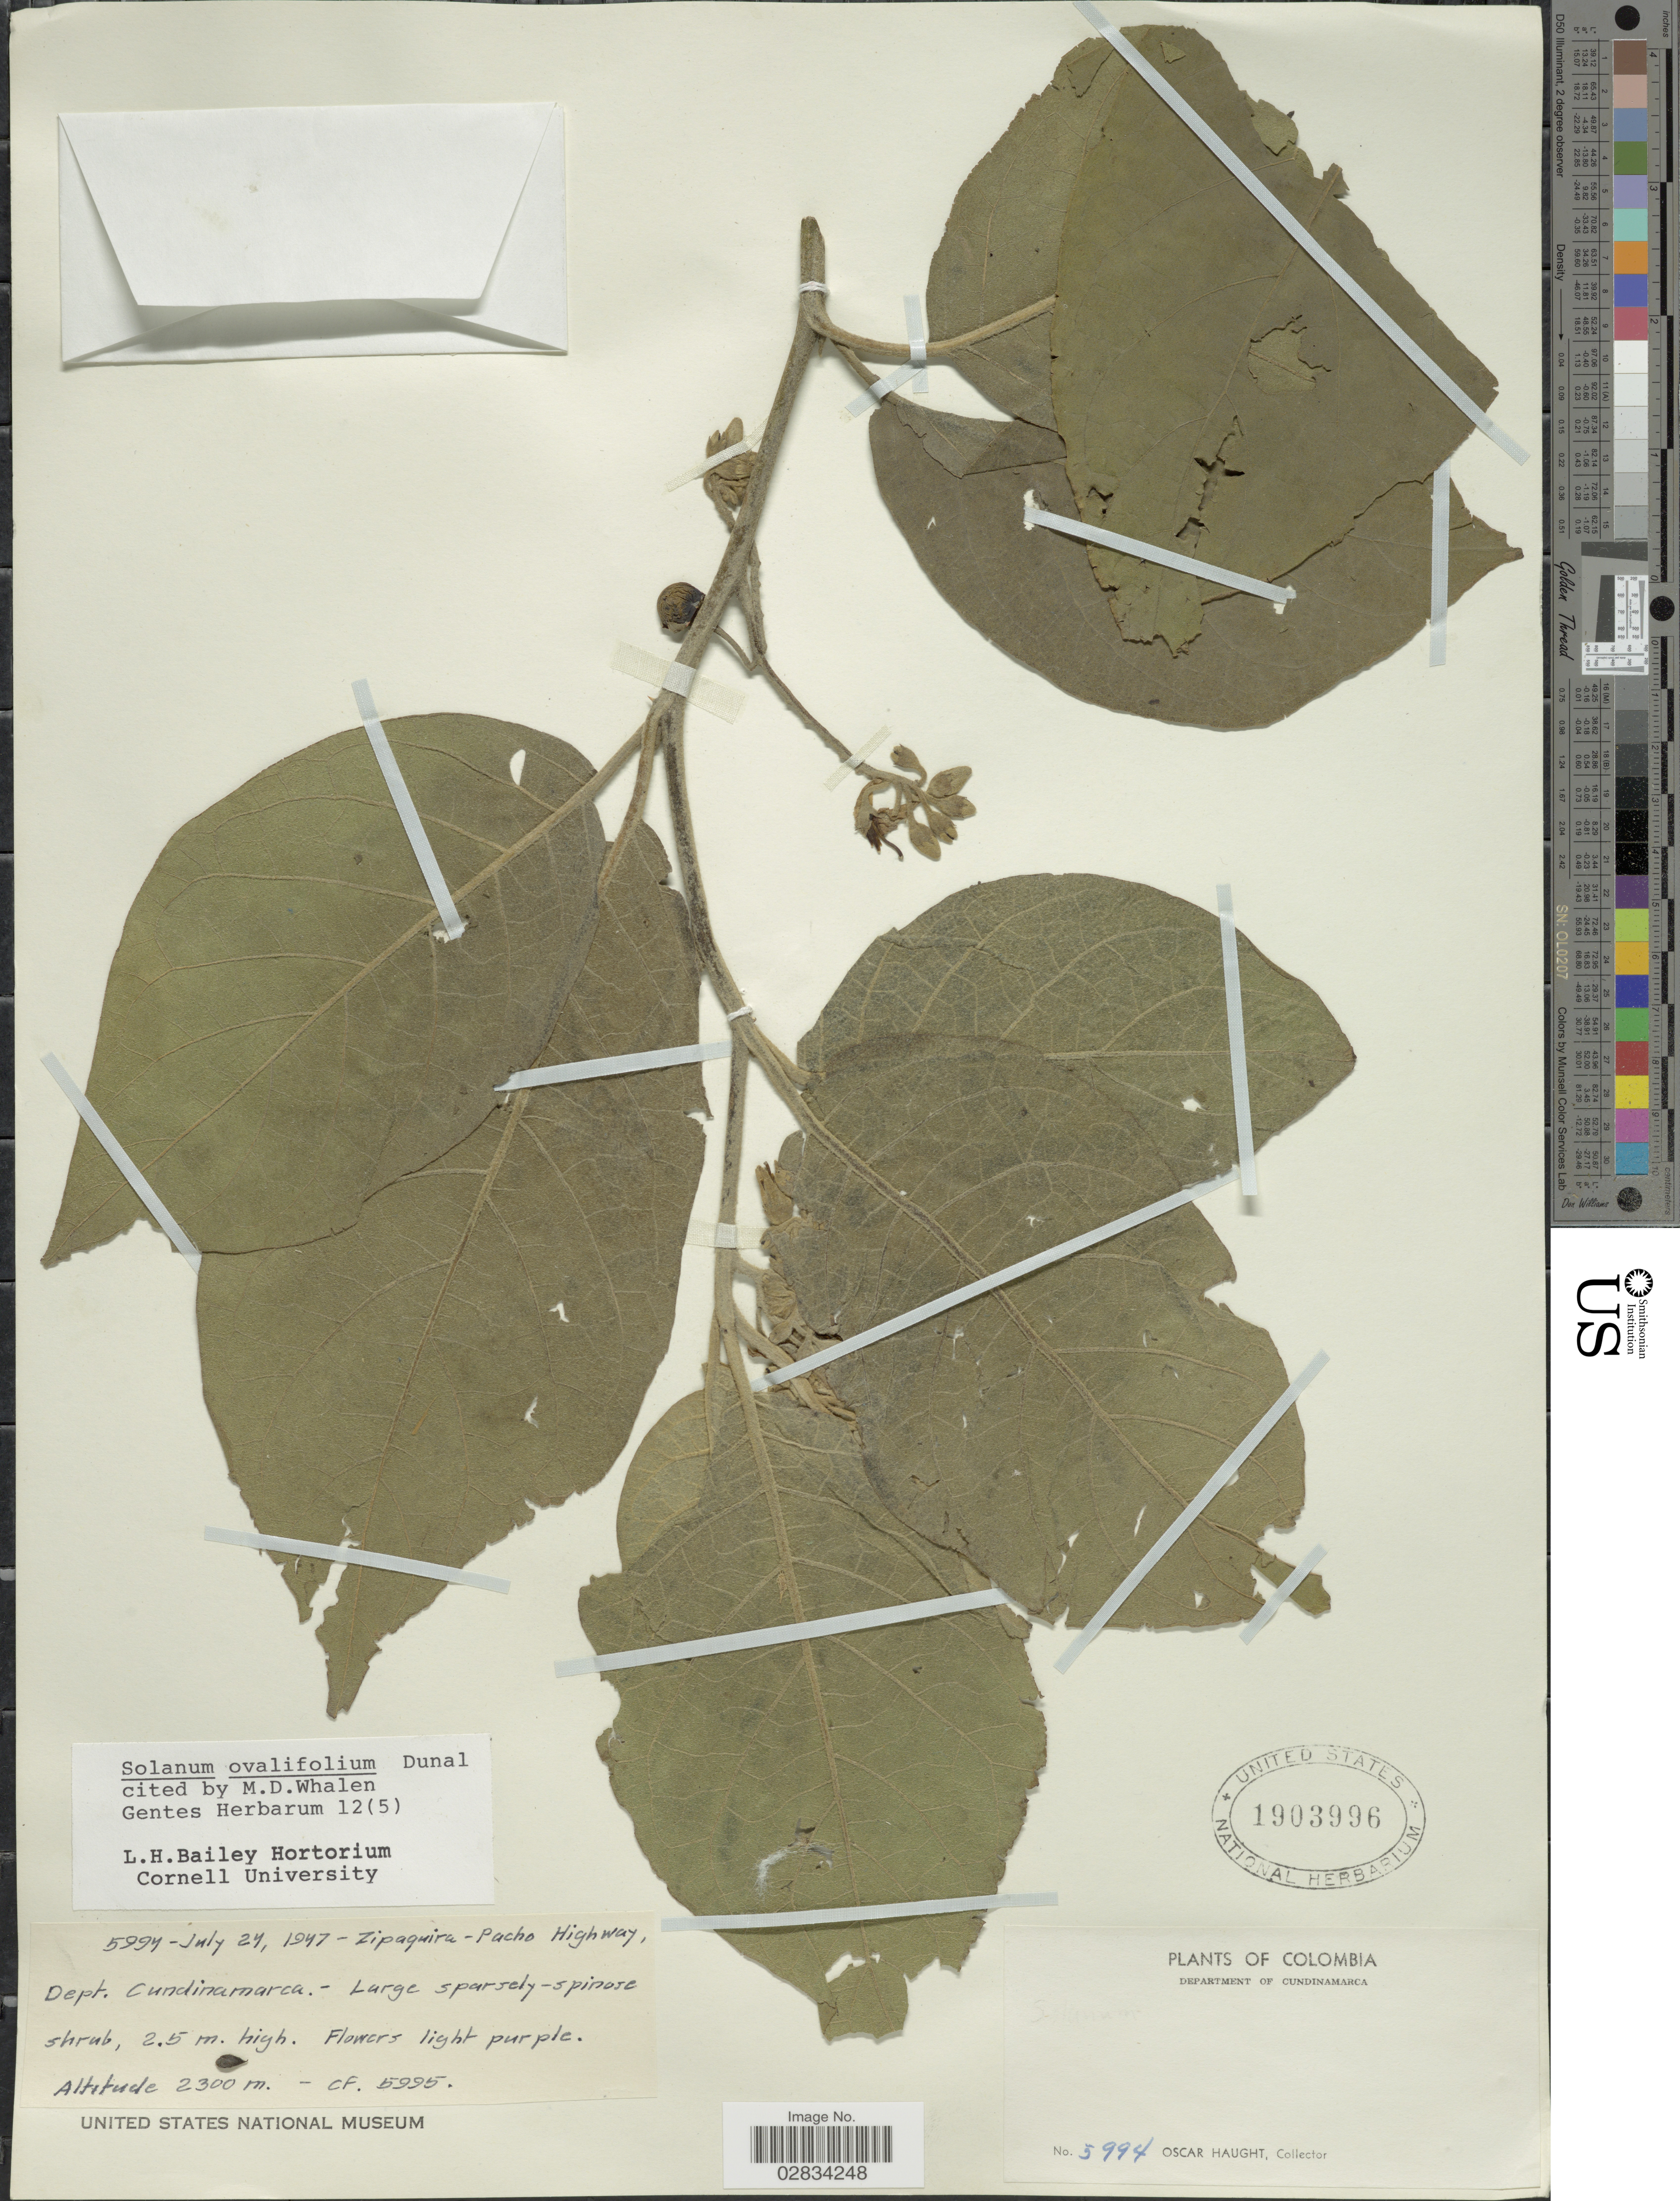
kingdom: Plantae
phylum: Tracheophyta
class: Magnoliopsida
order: Solanales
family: Solanaceae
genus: Solanum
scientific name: Solanum ovalifolium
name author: Dunal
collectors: O. L. Haught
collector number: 5994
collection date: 1947-07-24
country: Colombia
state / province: Cundinamarca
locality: Zipaquira - Pacho Highway, Dept. Cundinamarca.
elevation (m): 2300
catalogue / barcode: US 1903996